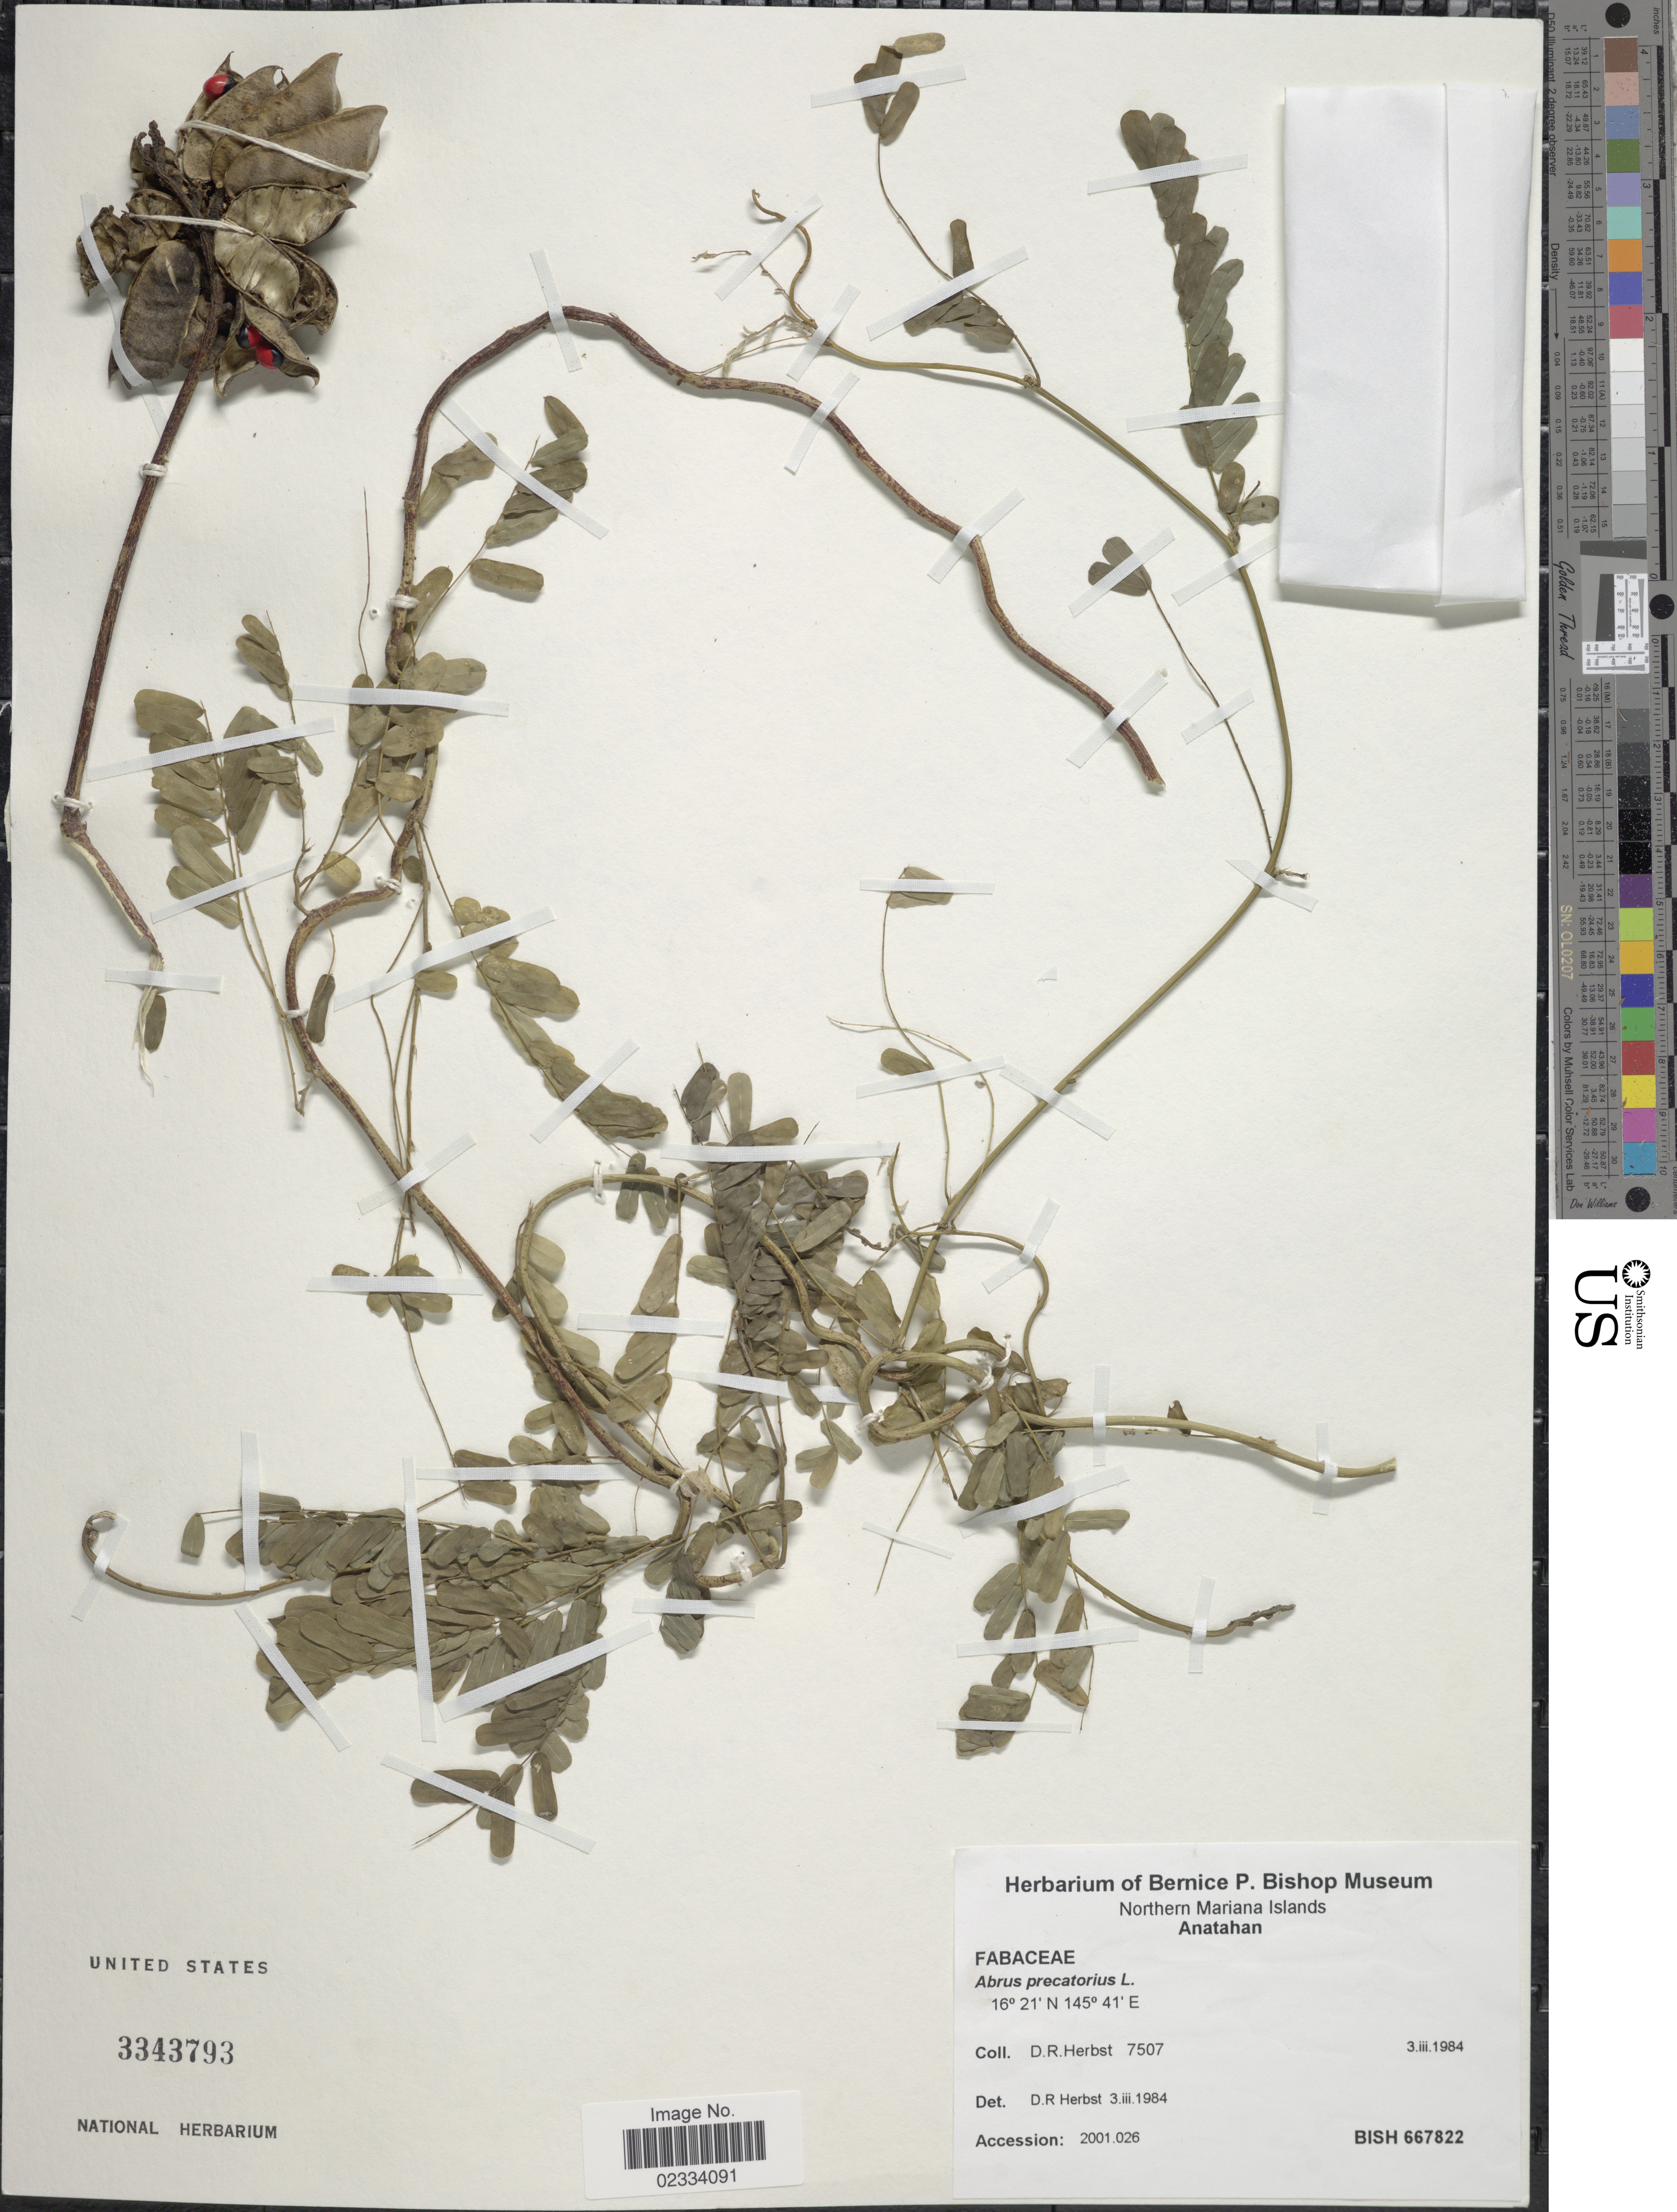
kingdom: Plantae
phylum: Tracheophyta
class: Magnoliopsida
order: Fabales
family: Fabaceae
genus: Abrus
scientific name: Abrus precatorius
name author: L.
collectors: D. R. Herbst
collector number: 7507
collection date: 1984-03-03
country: Northern Mariana Islands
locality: Anatahan.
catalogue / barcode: US 3343793